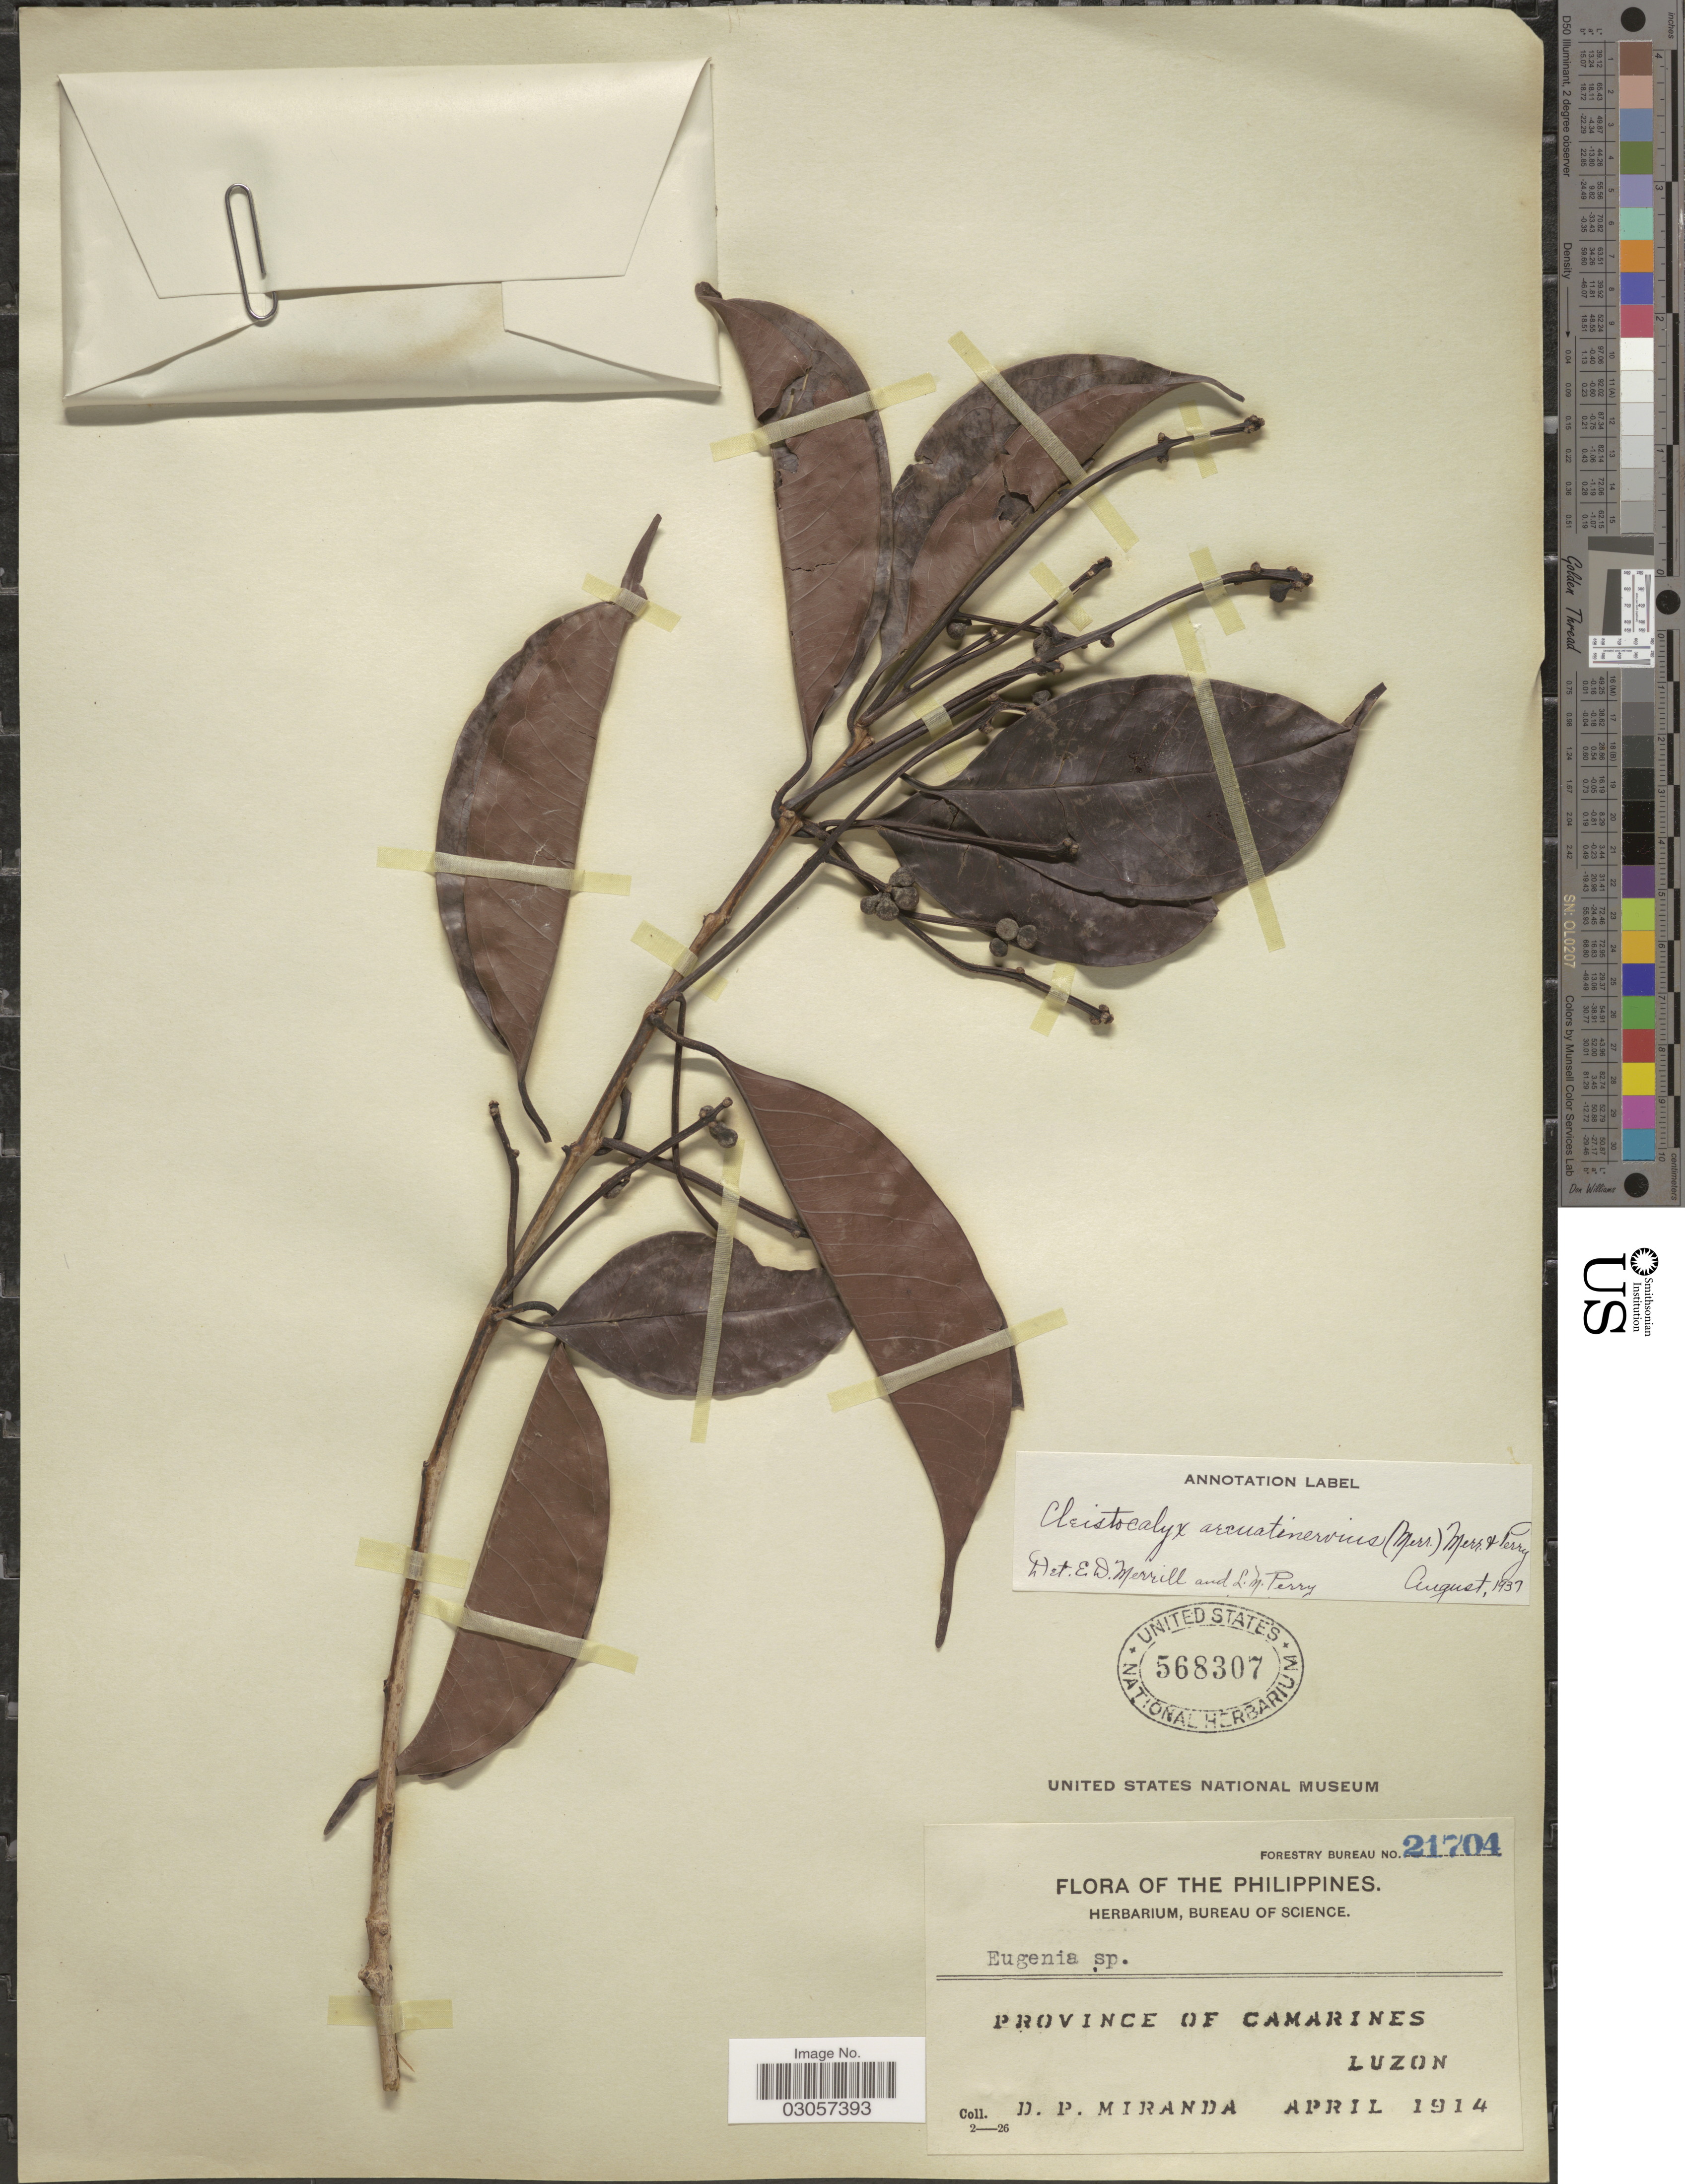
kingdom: Plantae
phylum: Tracheophyta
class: Magnoliopsida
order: Myrtales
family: Myrtaceae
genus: Syzygium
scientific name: Syzygium arcuatinervium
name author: (Merr.) Craven & Biffin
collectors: D. P. Miranda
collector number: Forestry Bureau 21704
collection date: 1914-04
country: Philippines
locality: Province of Camarines, Luzon.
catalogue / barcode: US 568307